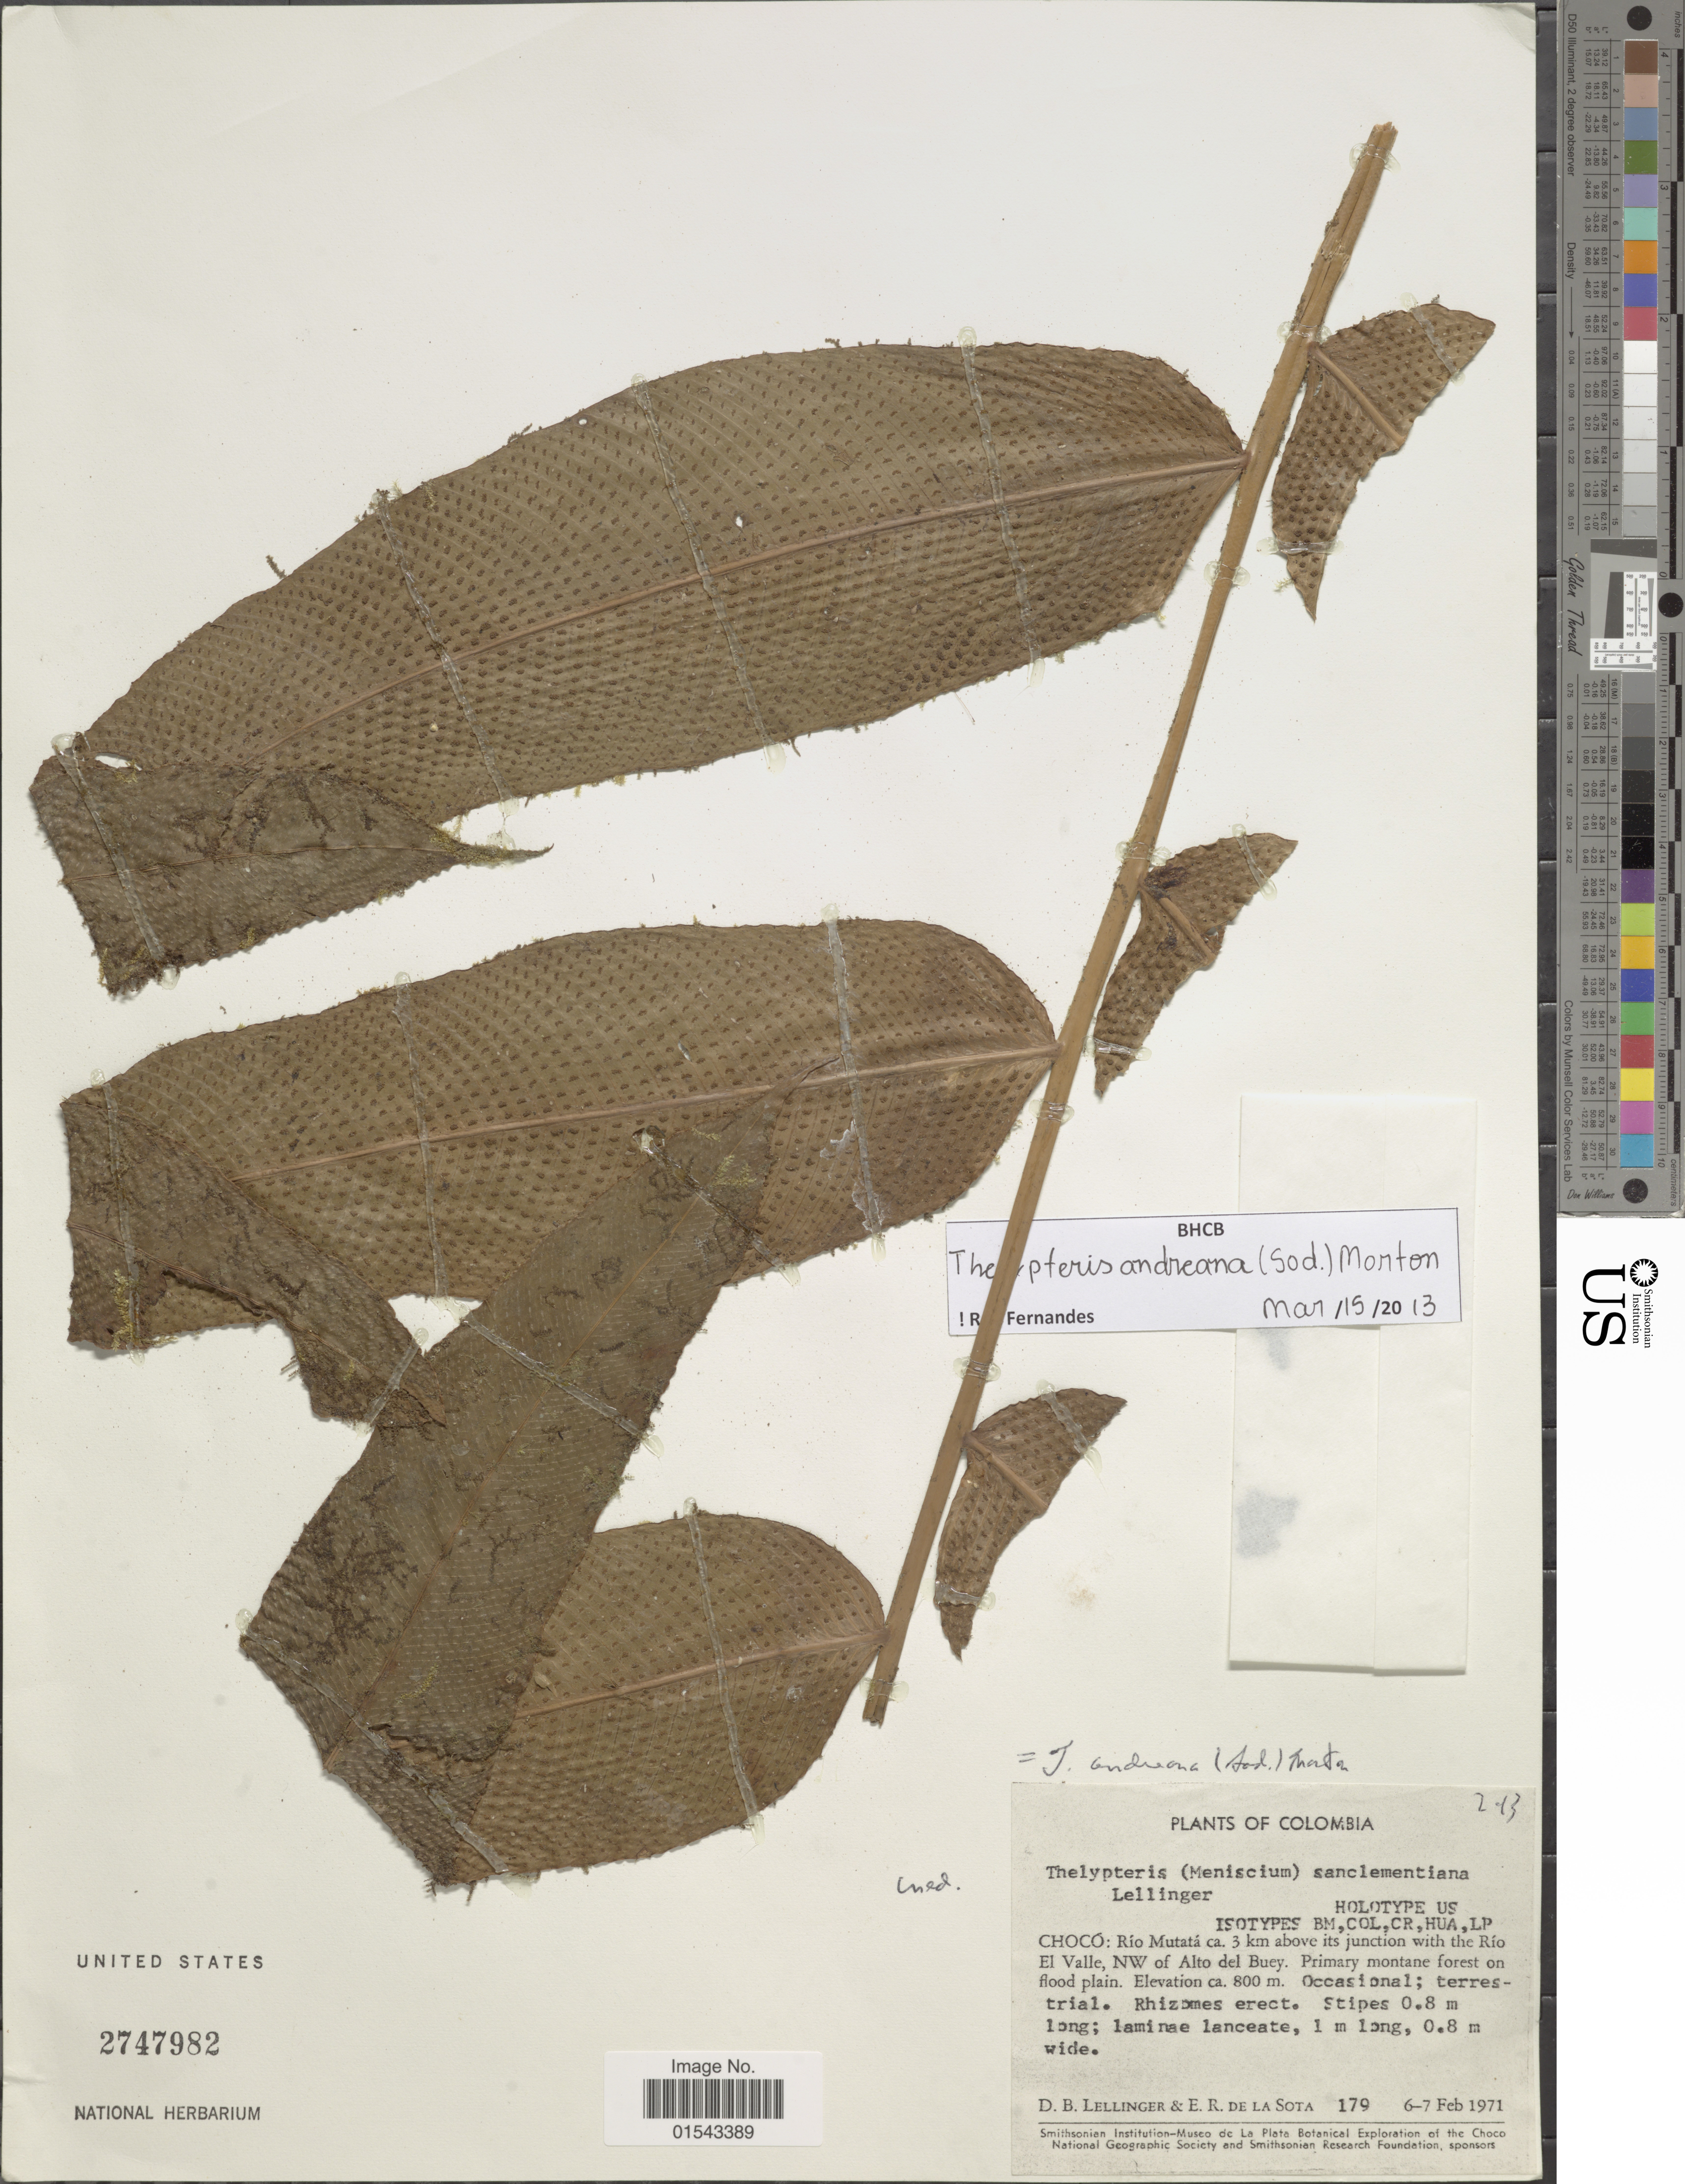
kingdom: Plantae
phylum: Tracheophyta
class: Polypodiopsida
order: Polypodiales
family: Thelypteridaceae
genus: Meniscium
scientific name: Meniscium andreanum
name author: Sodiro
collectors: D. B. Lellinger & E. R. de la Sota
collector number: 179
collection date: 1971-02-06/1971-02-07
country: Colombia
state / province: Chocó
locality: Río Mutatá ca. 3 km above its junction with the Río El Valle, NW of Alto del Buey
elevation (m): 800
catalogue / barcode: US 2747982